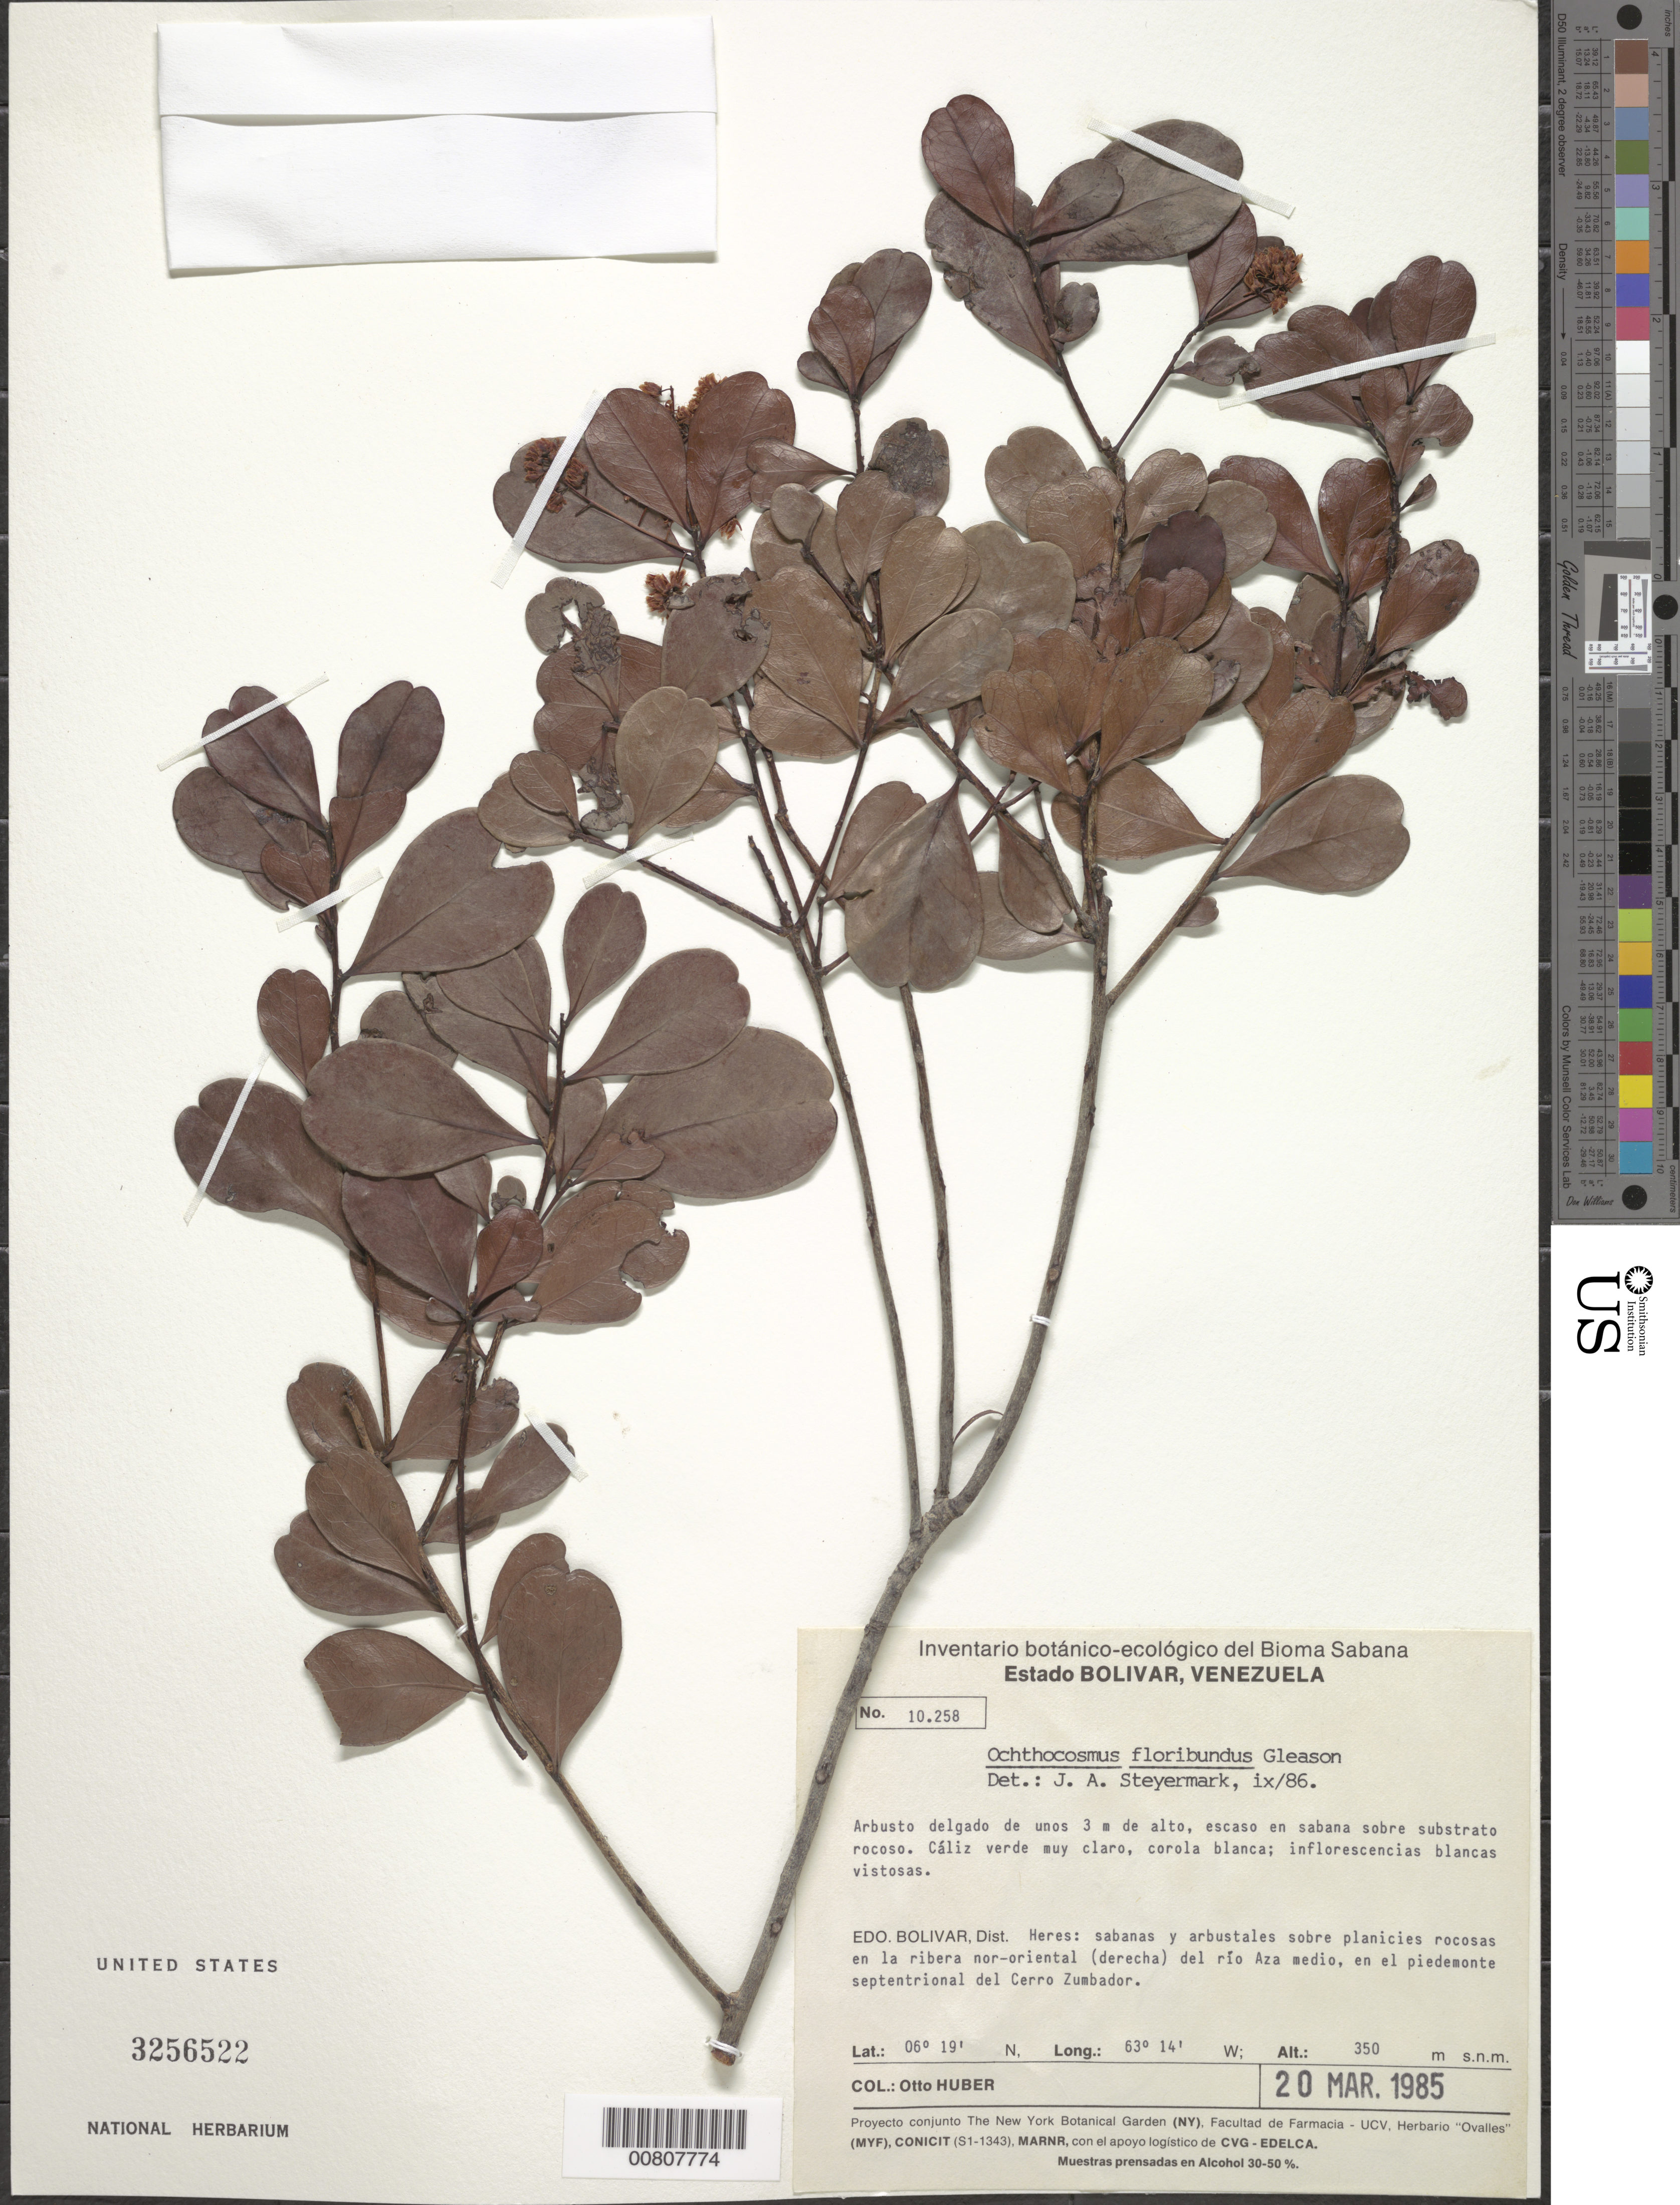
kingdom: Plantae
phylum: Tracheophyta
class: Magnoliopsida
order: Malpighiales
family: Ixonanthaceae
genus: Ochthocosmus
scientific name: Ochthocosmus floribundus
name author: Gleason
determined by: Steyermark, Julian A., (VEN)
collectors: O. Huber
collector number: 10258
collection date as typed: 20-Mar-85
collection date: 1985-03-20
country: Venezuela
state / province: Bolívar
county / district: Heres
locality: Río Aza, Cerro Zumbador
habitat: Sabana sobre substrato rocoso. Sabanas y arbustales sobre planicies rocosas en la ribera del río; en el piedemonte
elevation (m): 350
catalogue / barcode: US 3256522